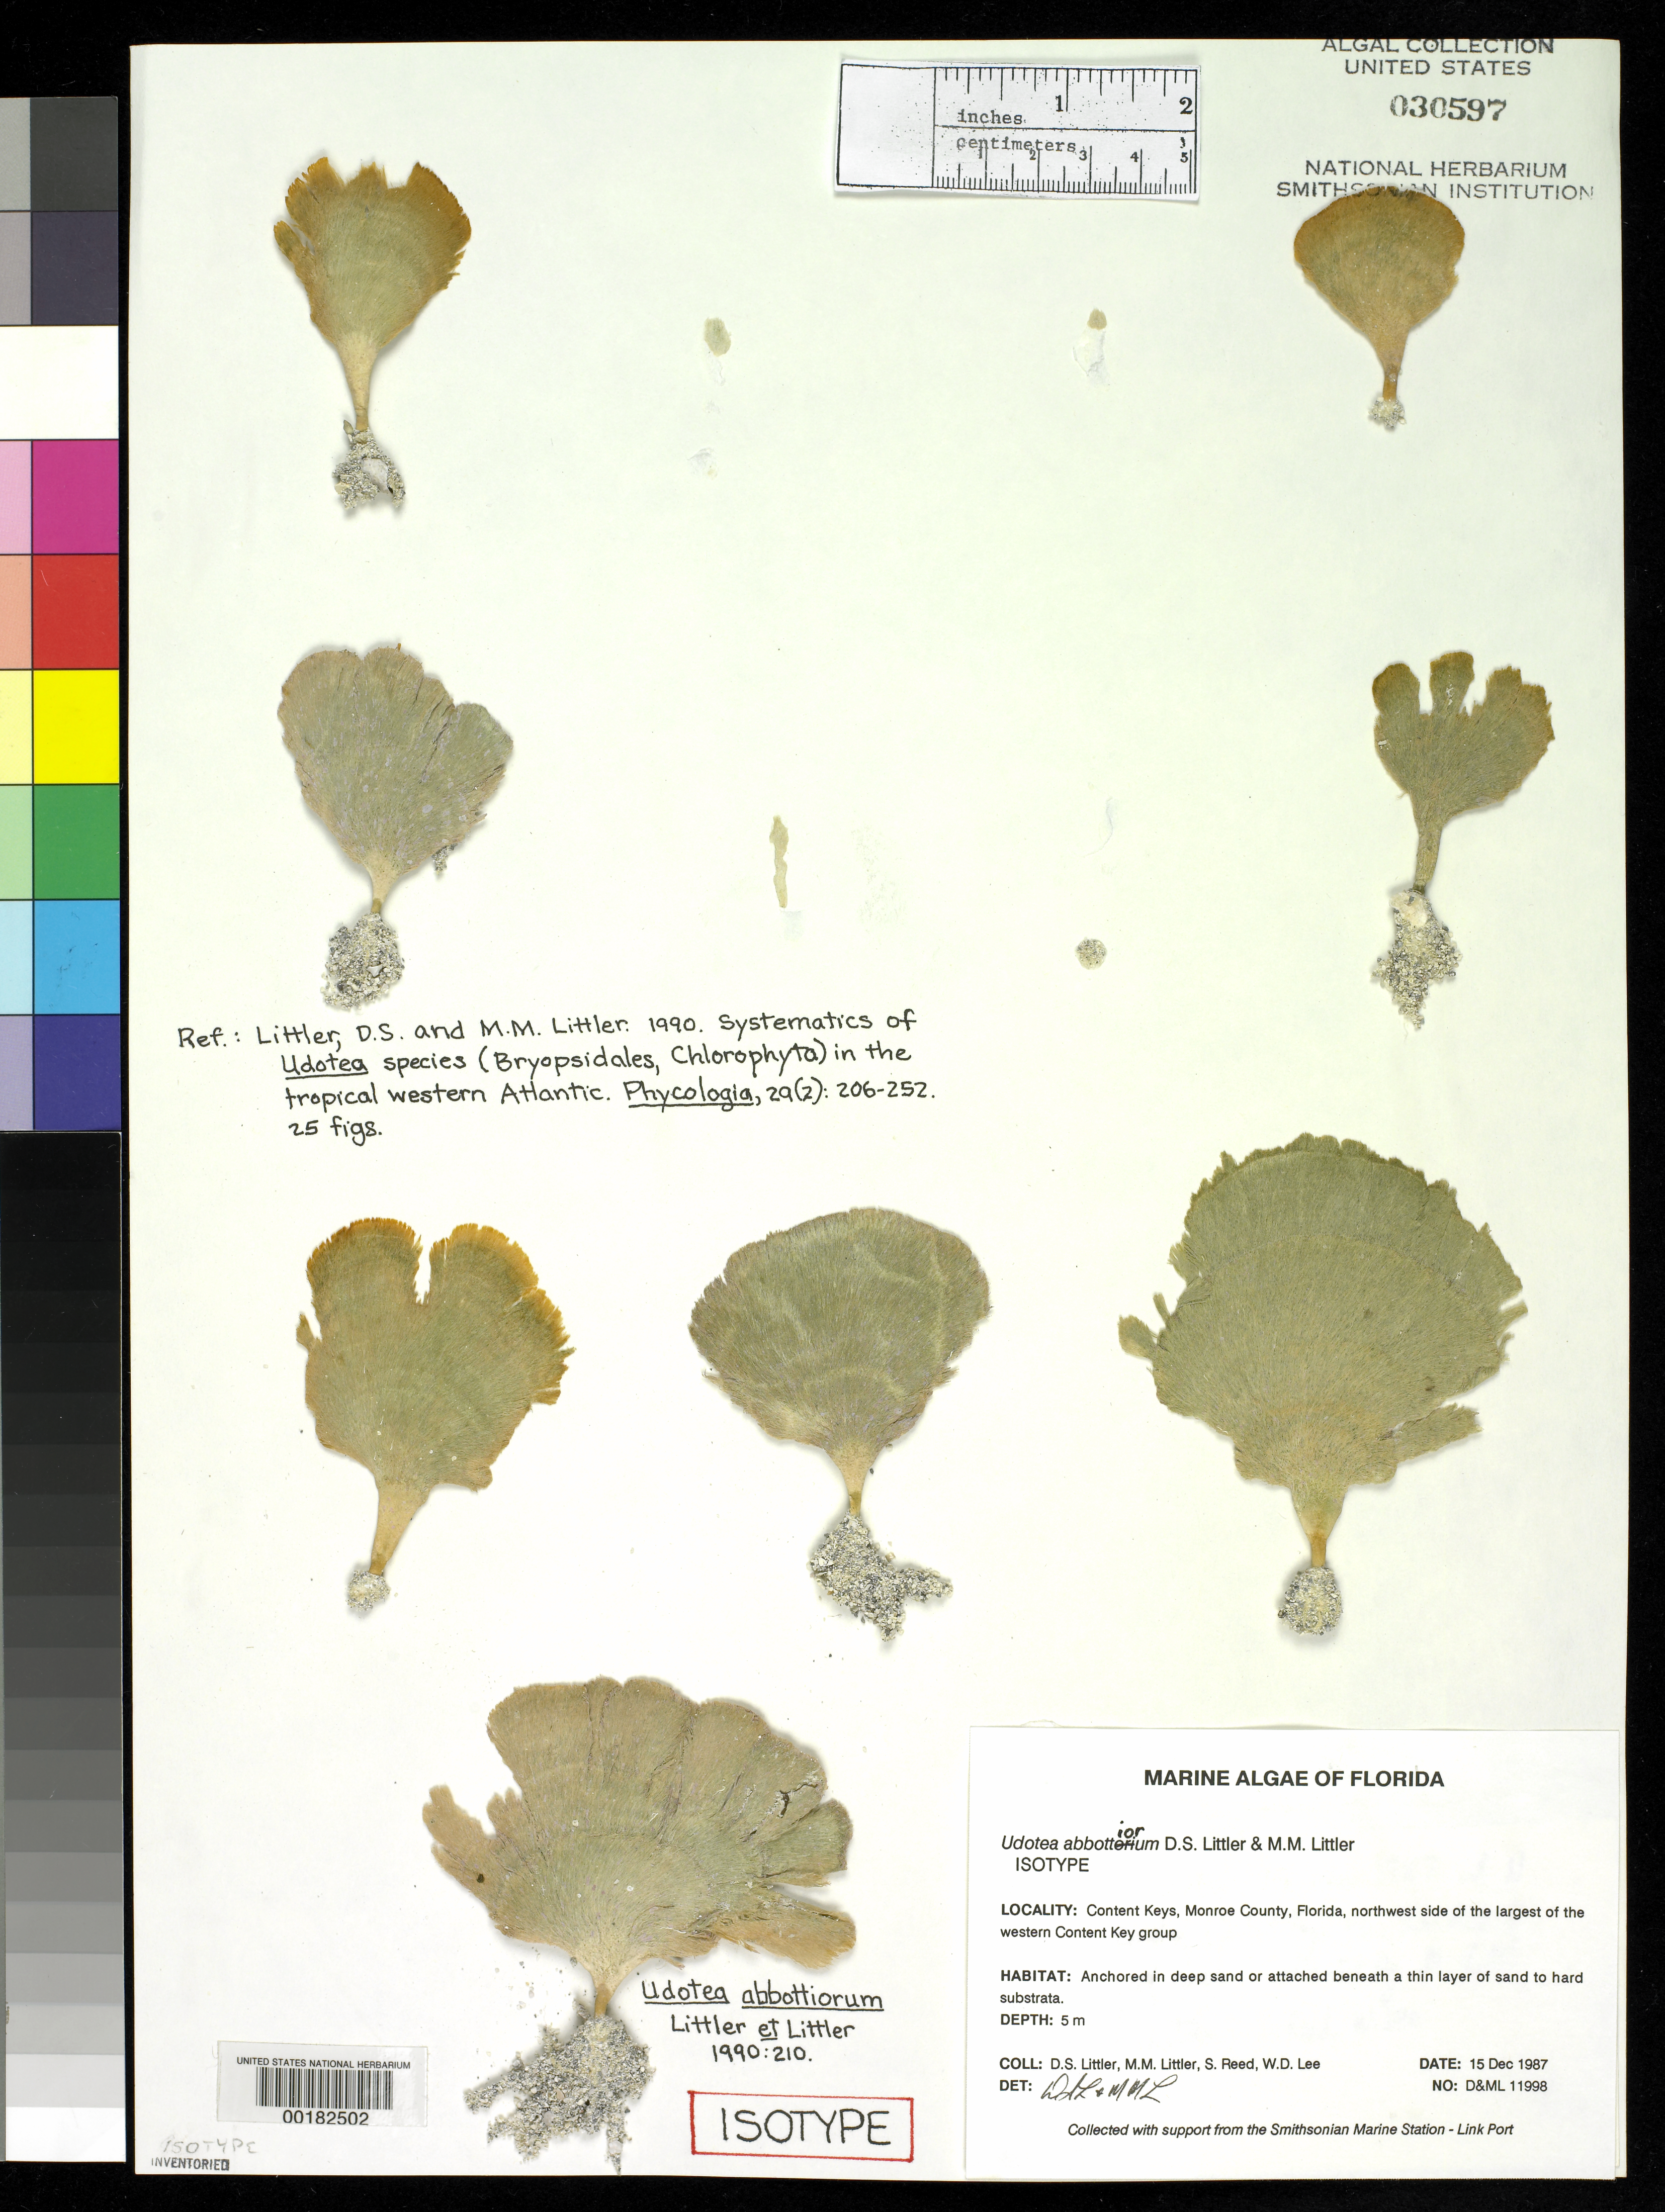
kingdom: Plantae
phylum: Chlorophyta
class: Ulvophyceae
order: Bryopsidales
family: Udoteaceae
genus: Udotea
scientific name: Udotea abbottiorum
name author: D.S. Littler & Littler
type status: Isotype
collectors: D. S. Littler, M. M. Littler, S. Reed & W. Lee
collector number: D&ML 11998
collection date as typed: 15 Dec 1987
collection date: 1987-12-15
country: United States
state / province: Florida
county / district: Monroe County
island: Content Keys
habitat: In deep sand or on substrata under thin sand.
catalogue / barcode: US 30597